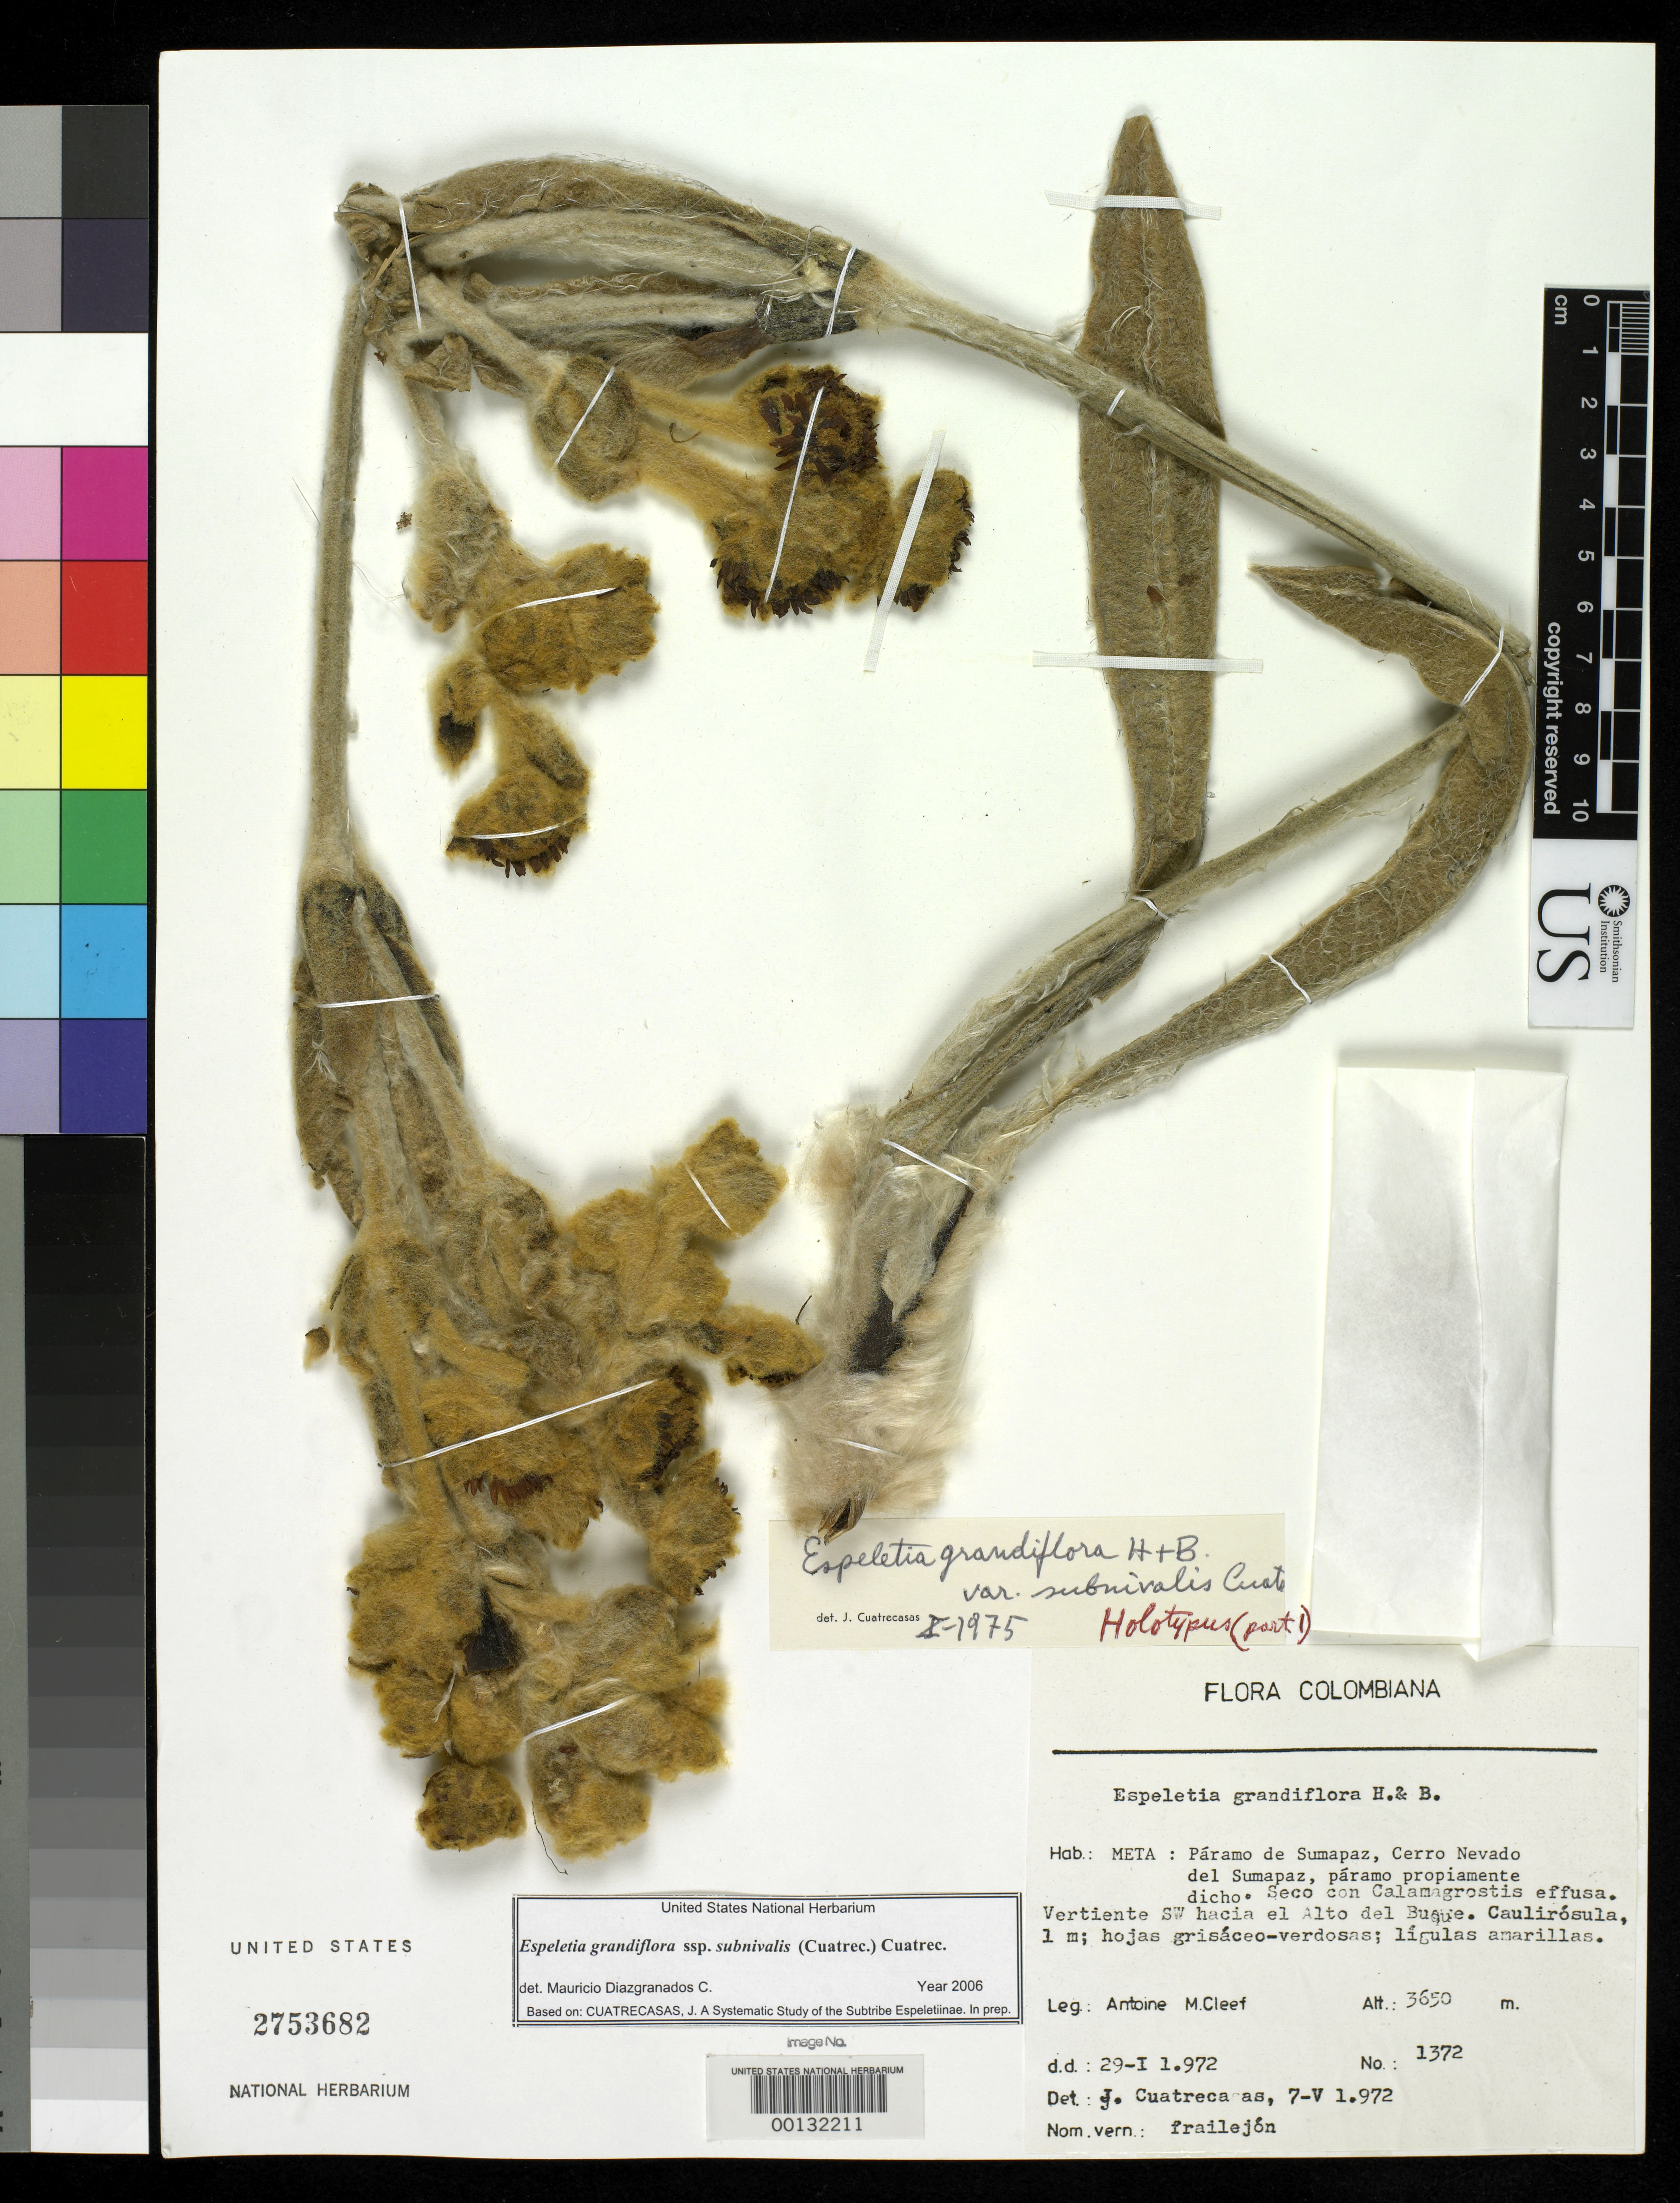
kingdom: Plantae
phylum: Tracheophyta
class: Magnoliopsida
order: Asterales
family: Asteraceae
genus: Espeletia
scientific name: Espeletia grandiflora var. subnivalis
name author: Cuatrec.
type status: Holotype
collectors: A. M. Cleef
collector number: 1372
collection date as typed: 29 Jan 1972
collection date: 1972-01-29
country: Colombia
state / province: Meta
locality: Páramo de Sumapaz, Cerro Nevada del Sumapaz.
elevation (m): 3650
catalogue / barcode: US 2753682